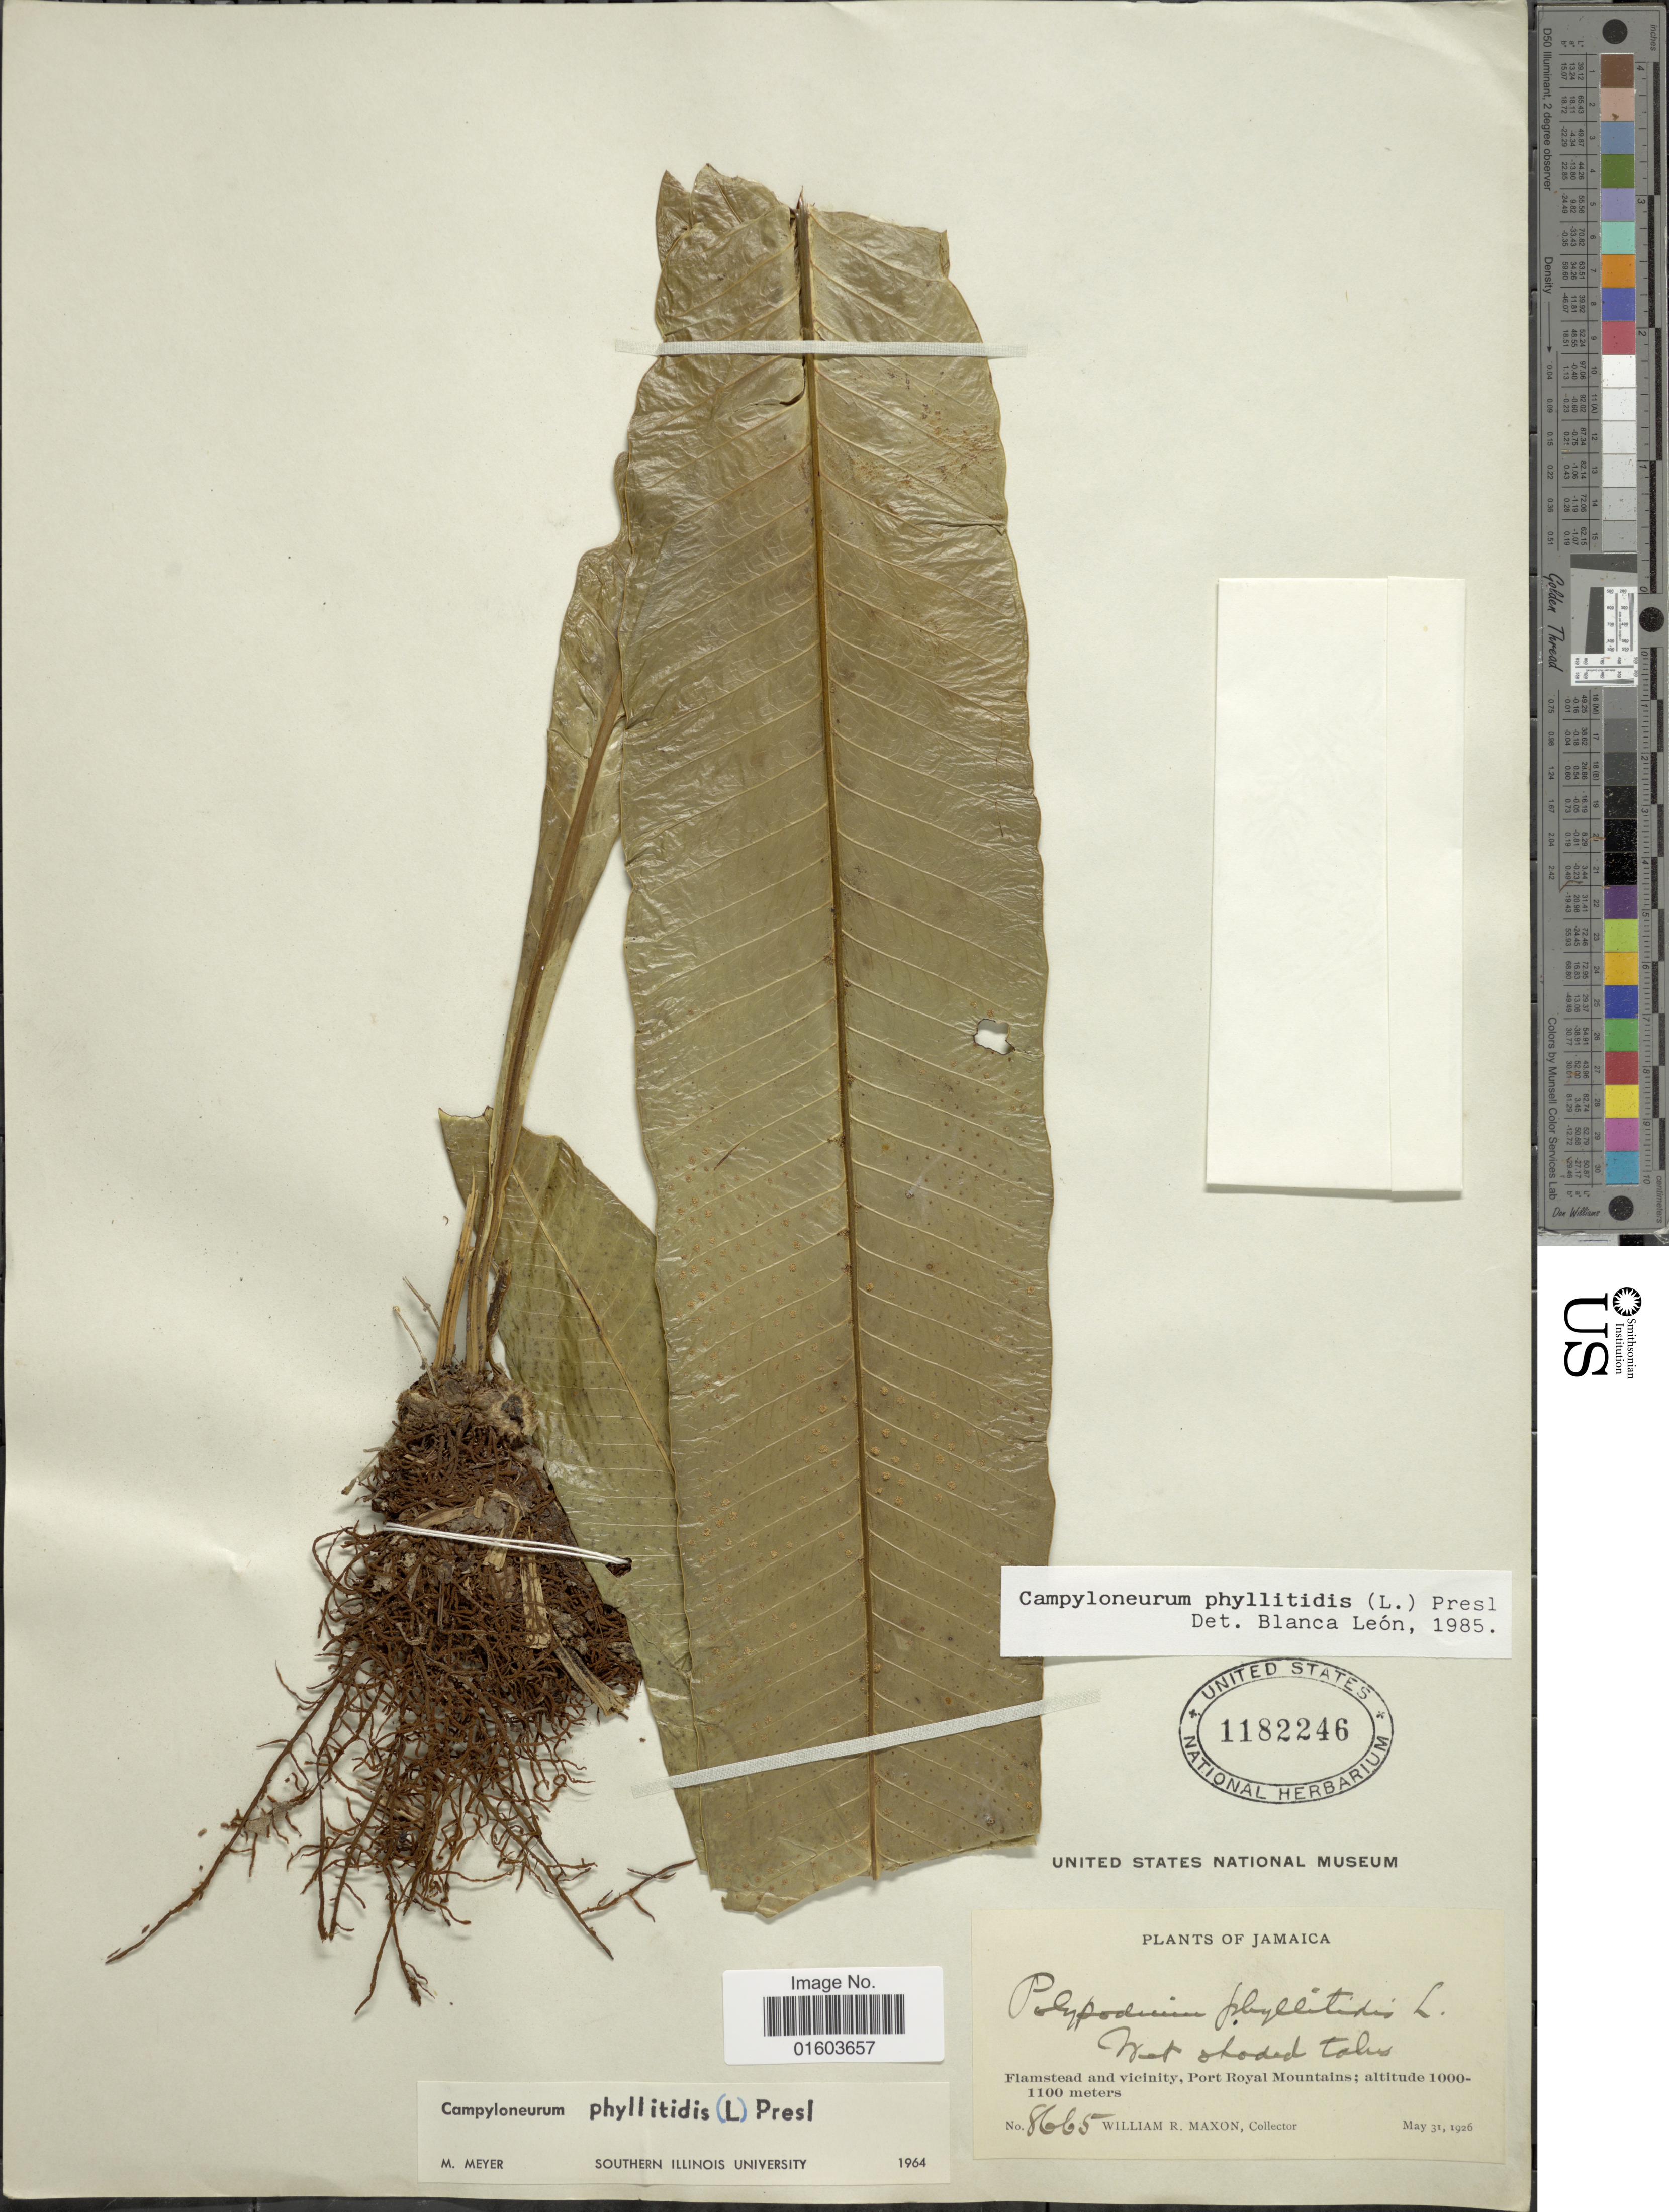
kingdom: Plantae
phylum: Tracheophyta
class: Polypodiopsida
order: Polypodiales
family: Polypodiaceae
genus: Campyloneurum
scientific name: Campyloneurum phyllitidis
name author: (L.) C. Presl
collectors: W. R. Maxon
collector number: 8665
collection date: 1926-05-31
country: Jamaica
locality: Flamstead and vicinity, Port Roayk Mountains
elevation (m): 1000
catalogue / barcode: US 1182246